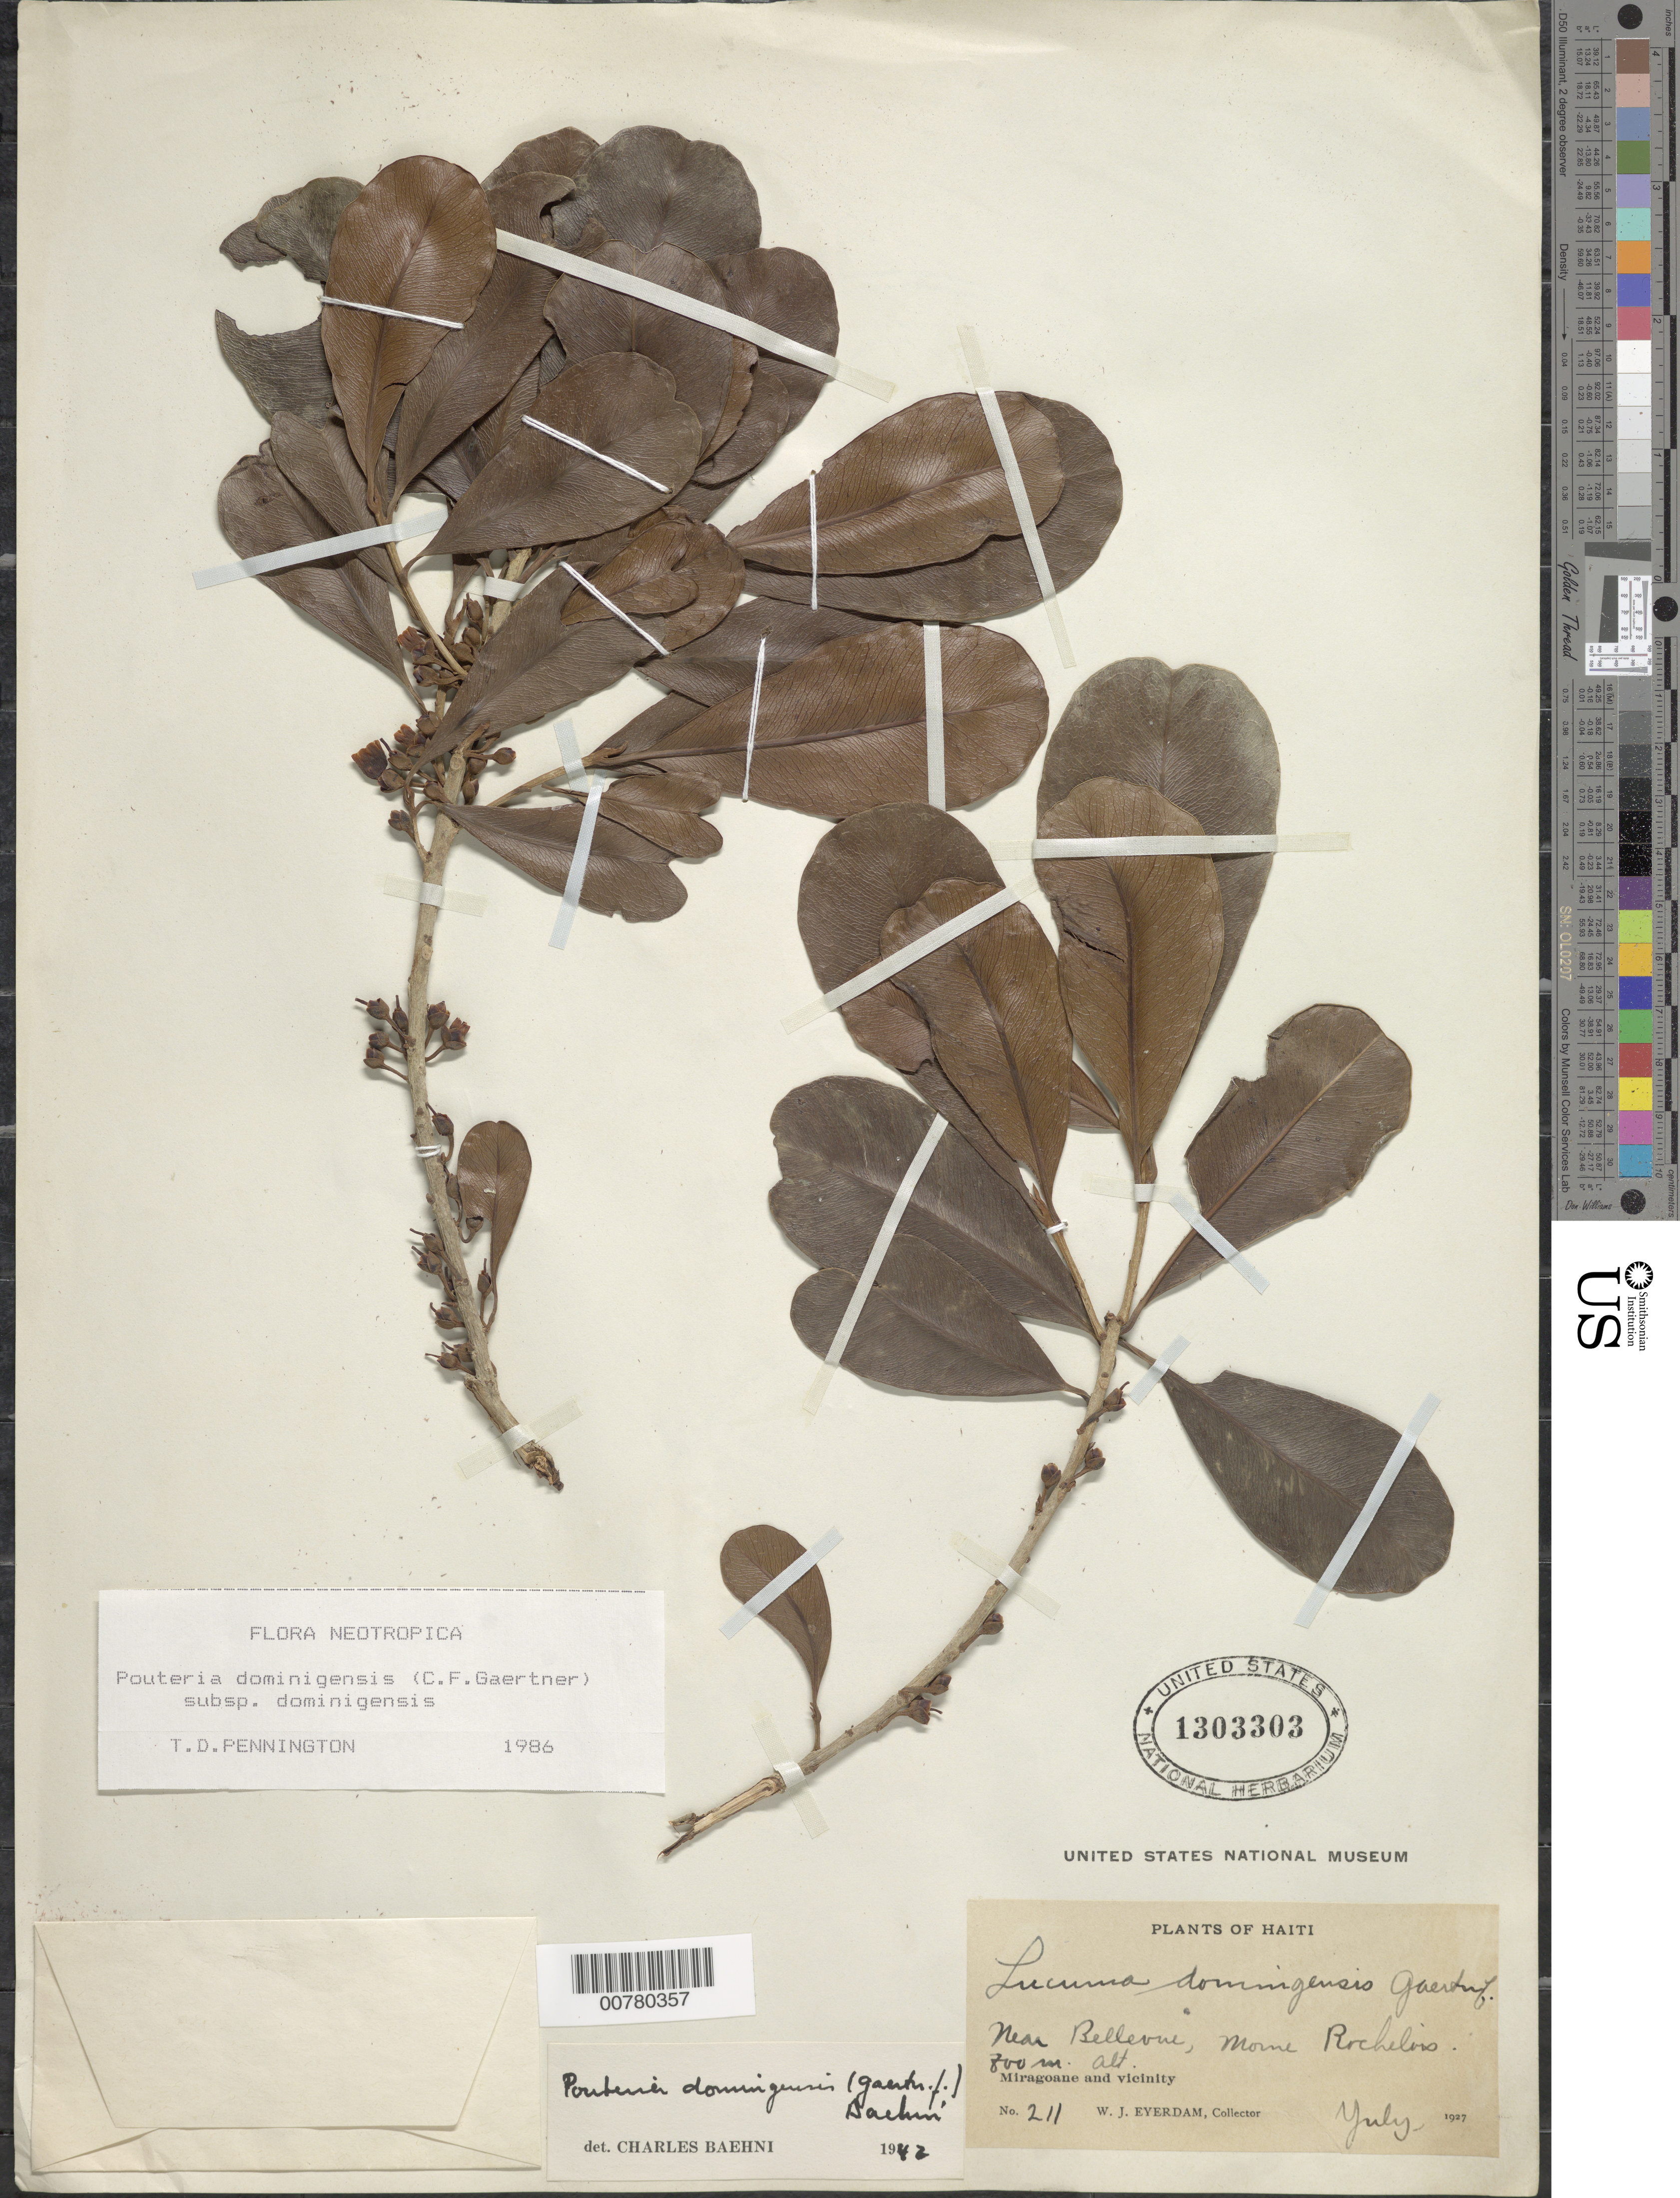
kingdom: Plantae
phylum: Tracheophyta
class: Magnoliopsida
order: Ericales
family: Sapotaceae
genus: Pouteria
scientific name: Pouteria domingensis subsp. domingensis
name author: (C.F. Gaertn.) Baehni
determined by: Pennington, T. D., (K)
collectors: W. J. Eyerdam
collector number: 211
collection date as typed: Jul 1927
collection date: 1927-07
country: Haiti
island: Hispaniola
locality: Miragoane and vicinity, near Bellevne, Morne Rochelois.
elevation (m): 800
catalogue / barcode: US 1303303